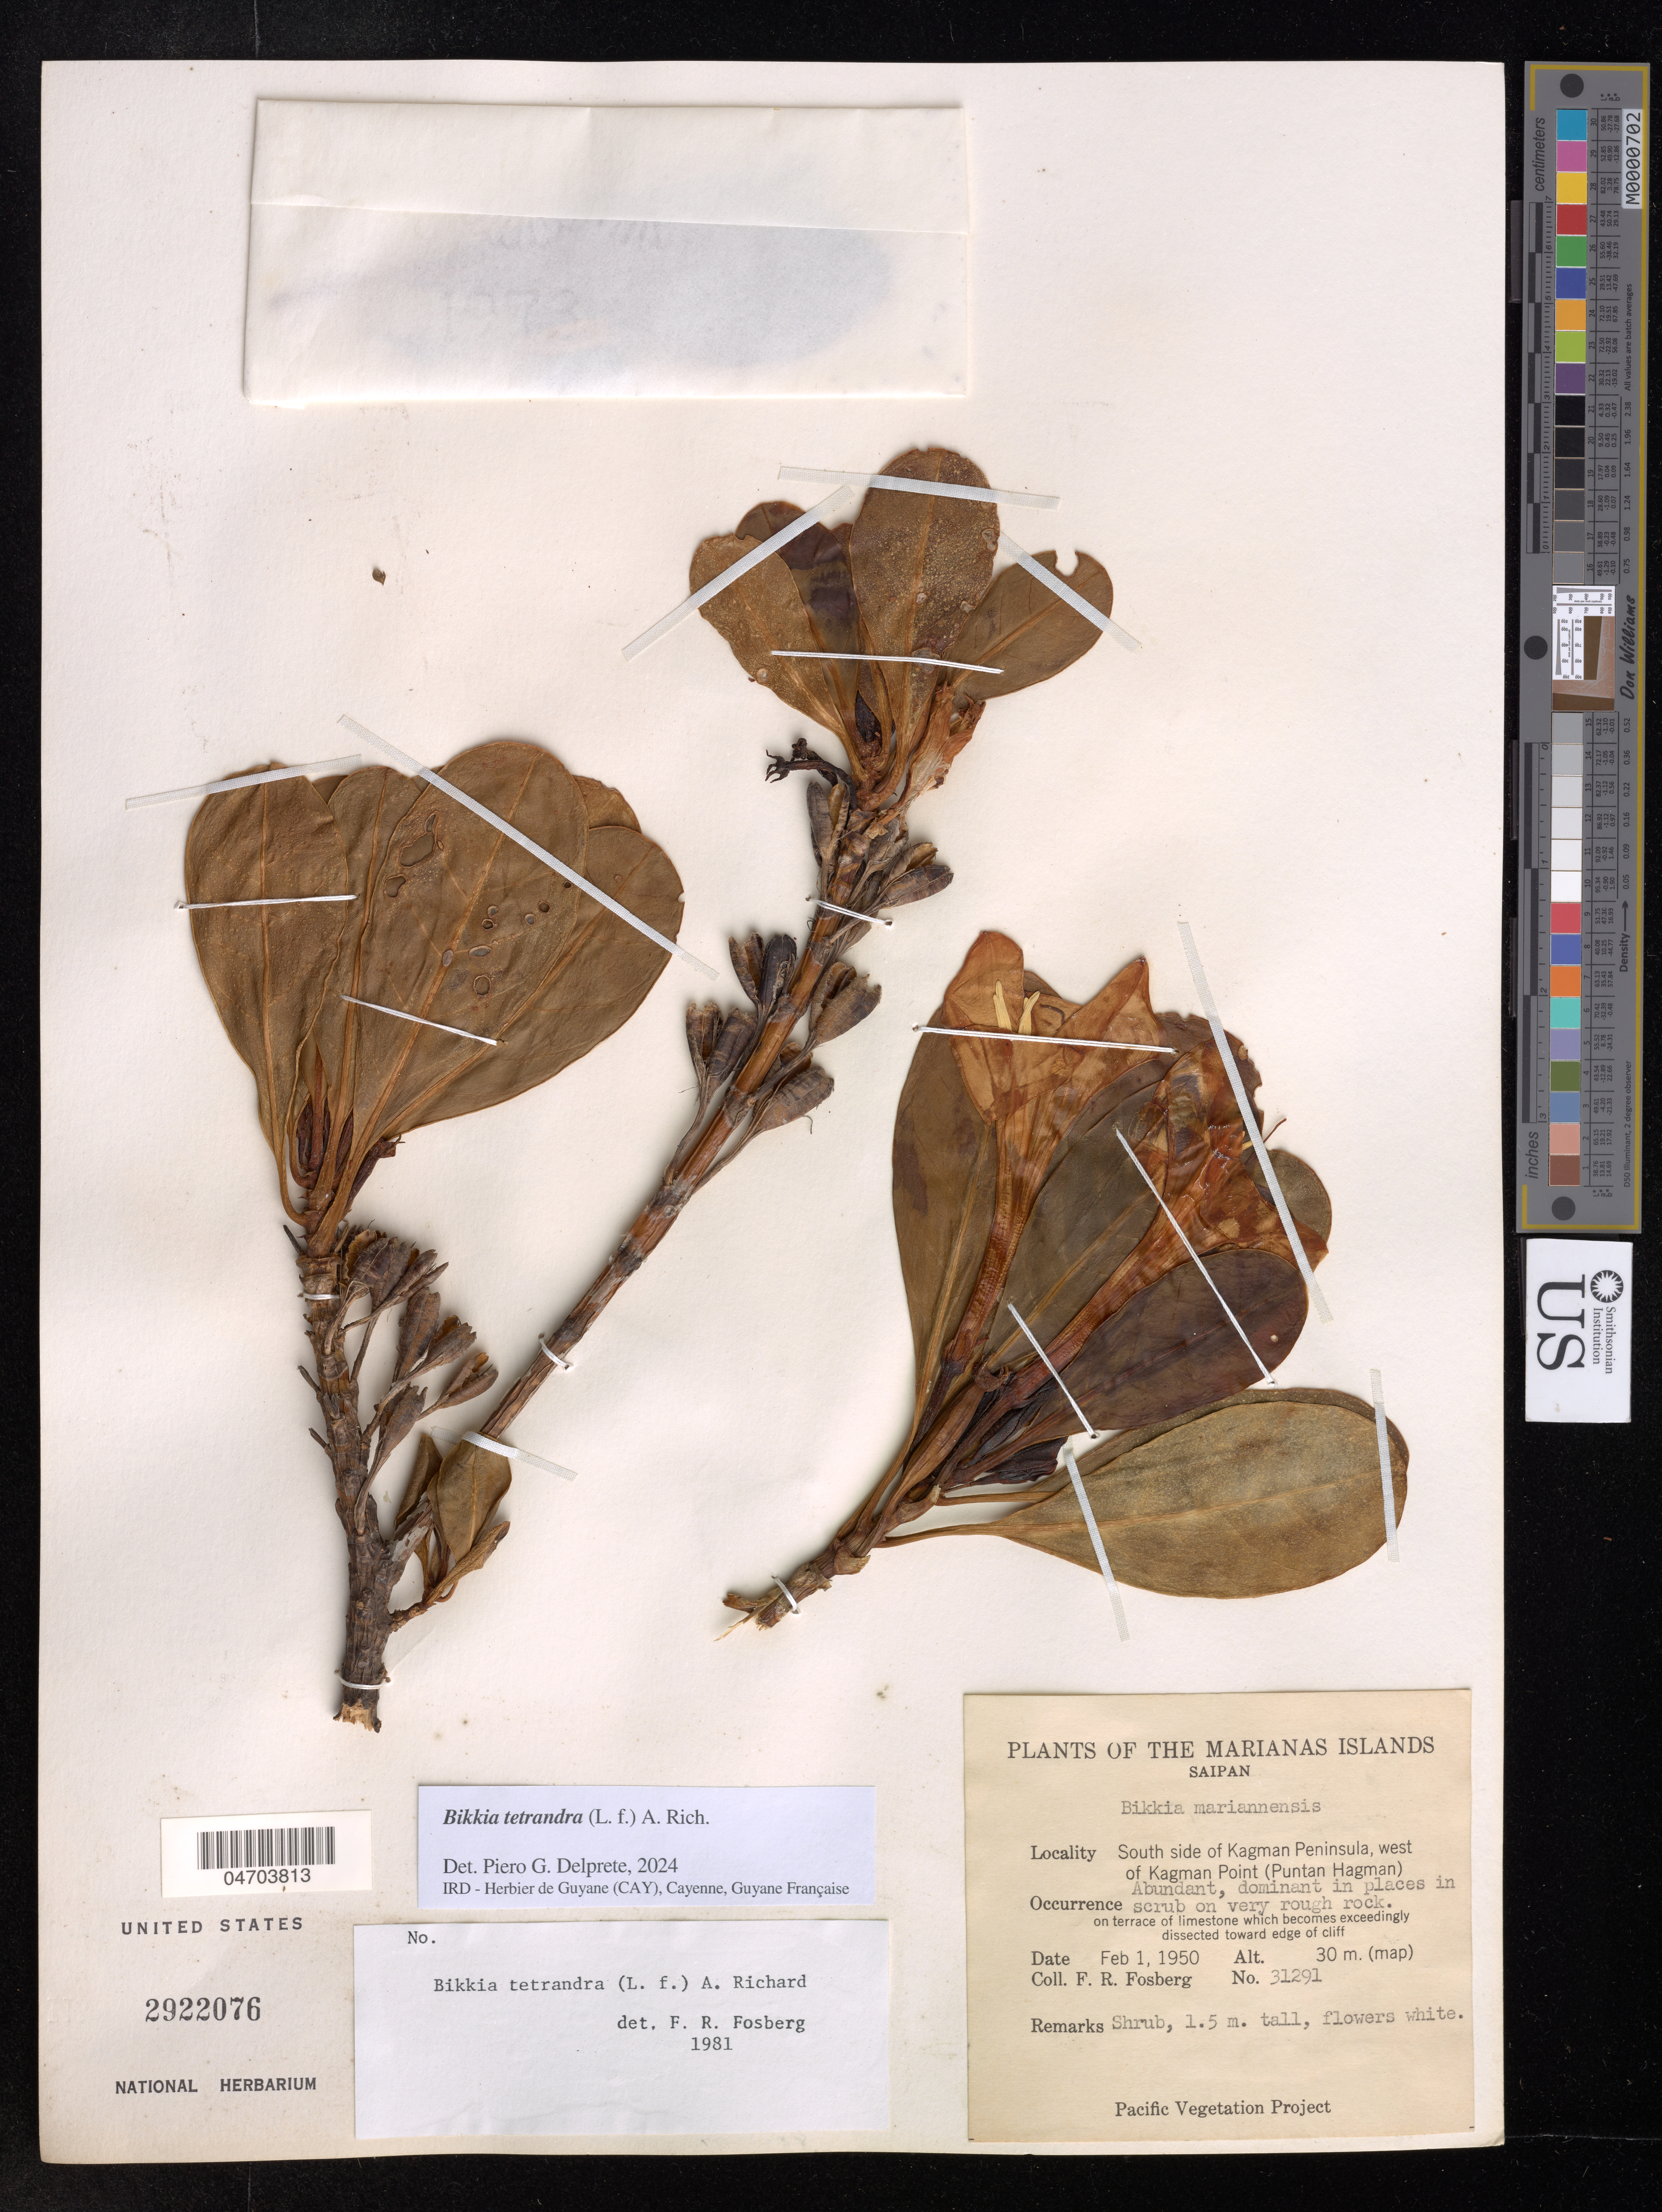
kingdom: Plantae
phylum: Tracheophyta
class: Magnoliopsida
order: Gentianales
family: Rubiaceae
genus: Bikkia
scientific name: Bikkia mariannensis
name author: Brongn.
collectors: F. R. Fosberg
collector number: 31291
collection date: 1950-02-01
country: Northern Mariana Islands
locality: Saipan, South side of Kagman Peninsula, west of Kagman Point (Puntan Hagman).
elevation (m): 30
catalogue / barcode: US 2922076